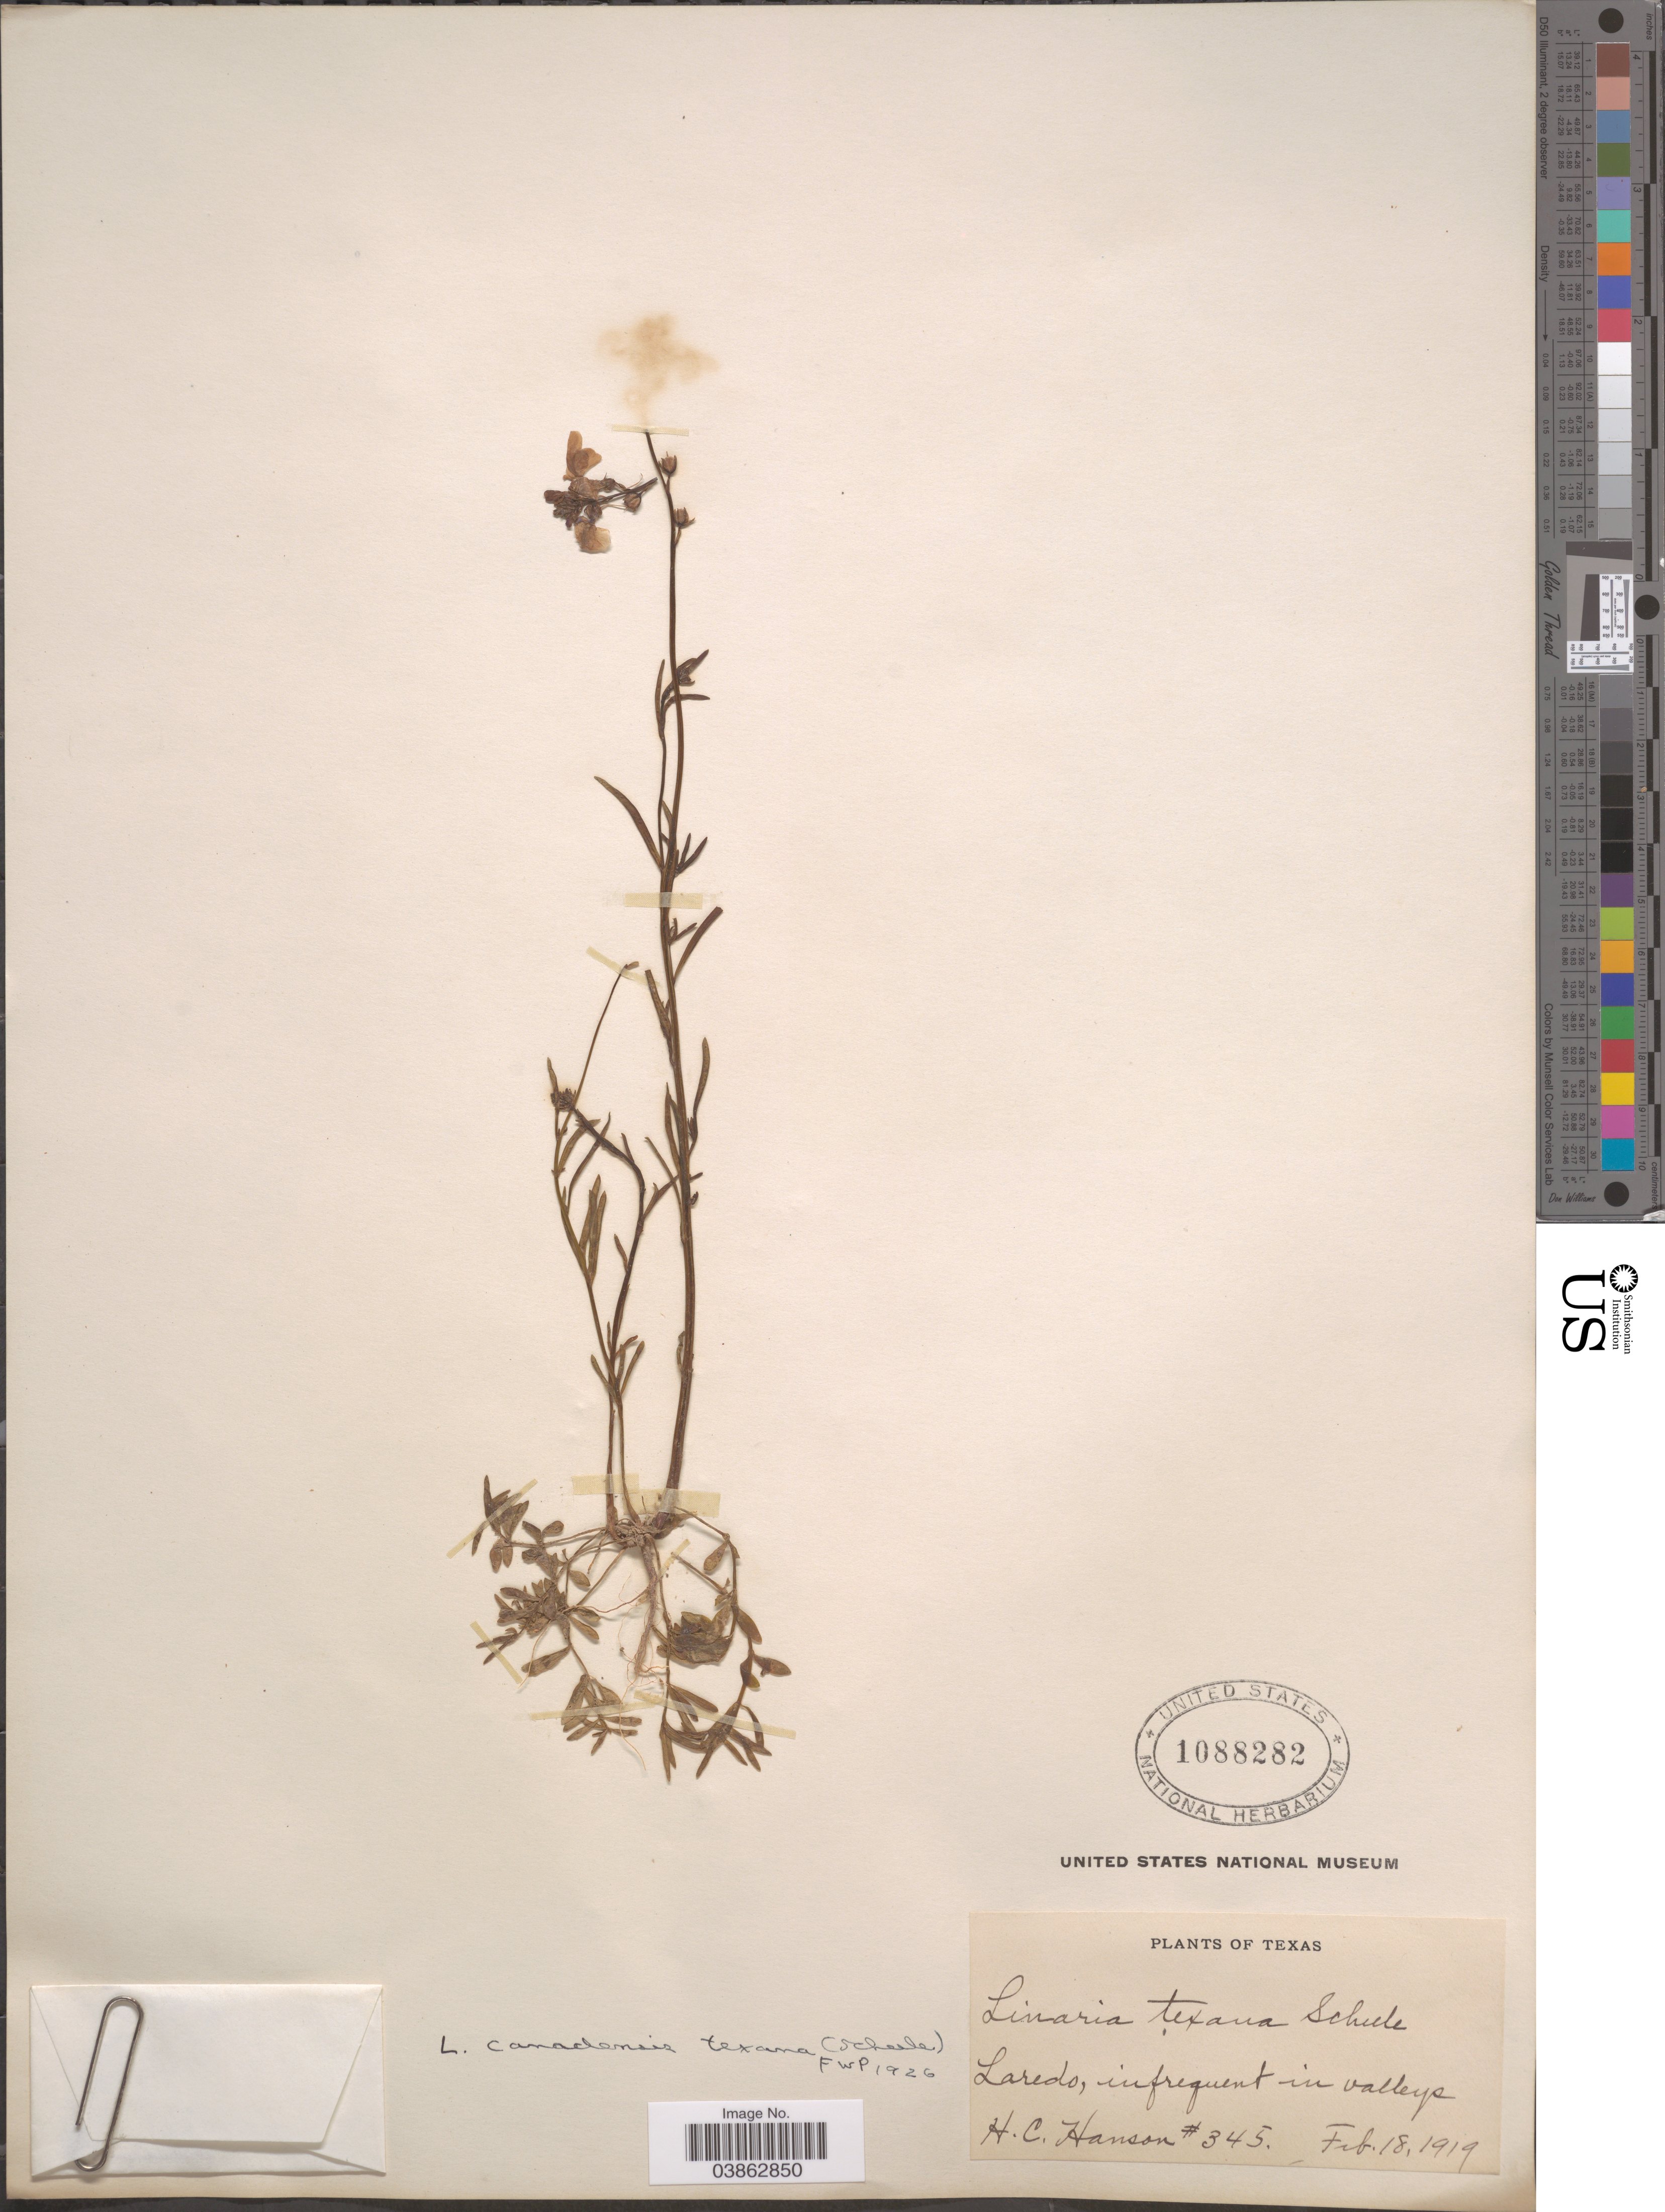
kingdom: Plantae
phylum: Tracheophyta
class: Magnoliopsida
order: Lamiales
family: Plantaginaceae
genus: Linaria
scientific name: Linaria texana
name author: Scheele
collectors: H. Hanson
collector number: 345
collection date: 1919-02-18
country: United States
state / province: Texas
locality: Laredo, infrequent in valleys.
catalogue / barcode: US 1088282